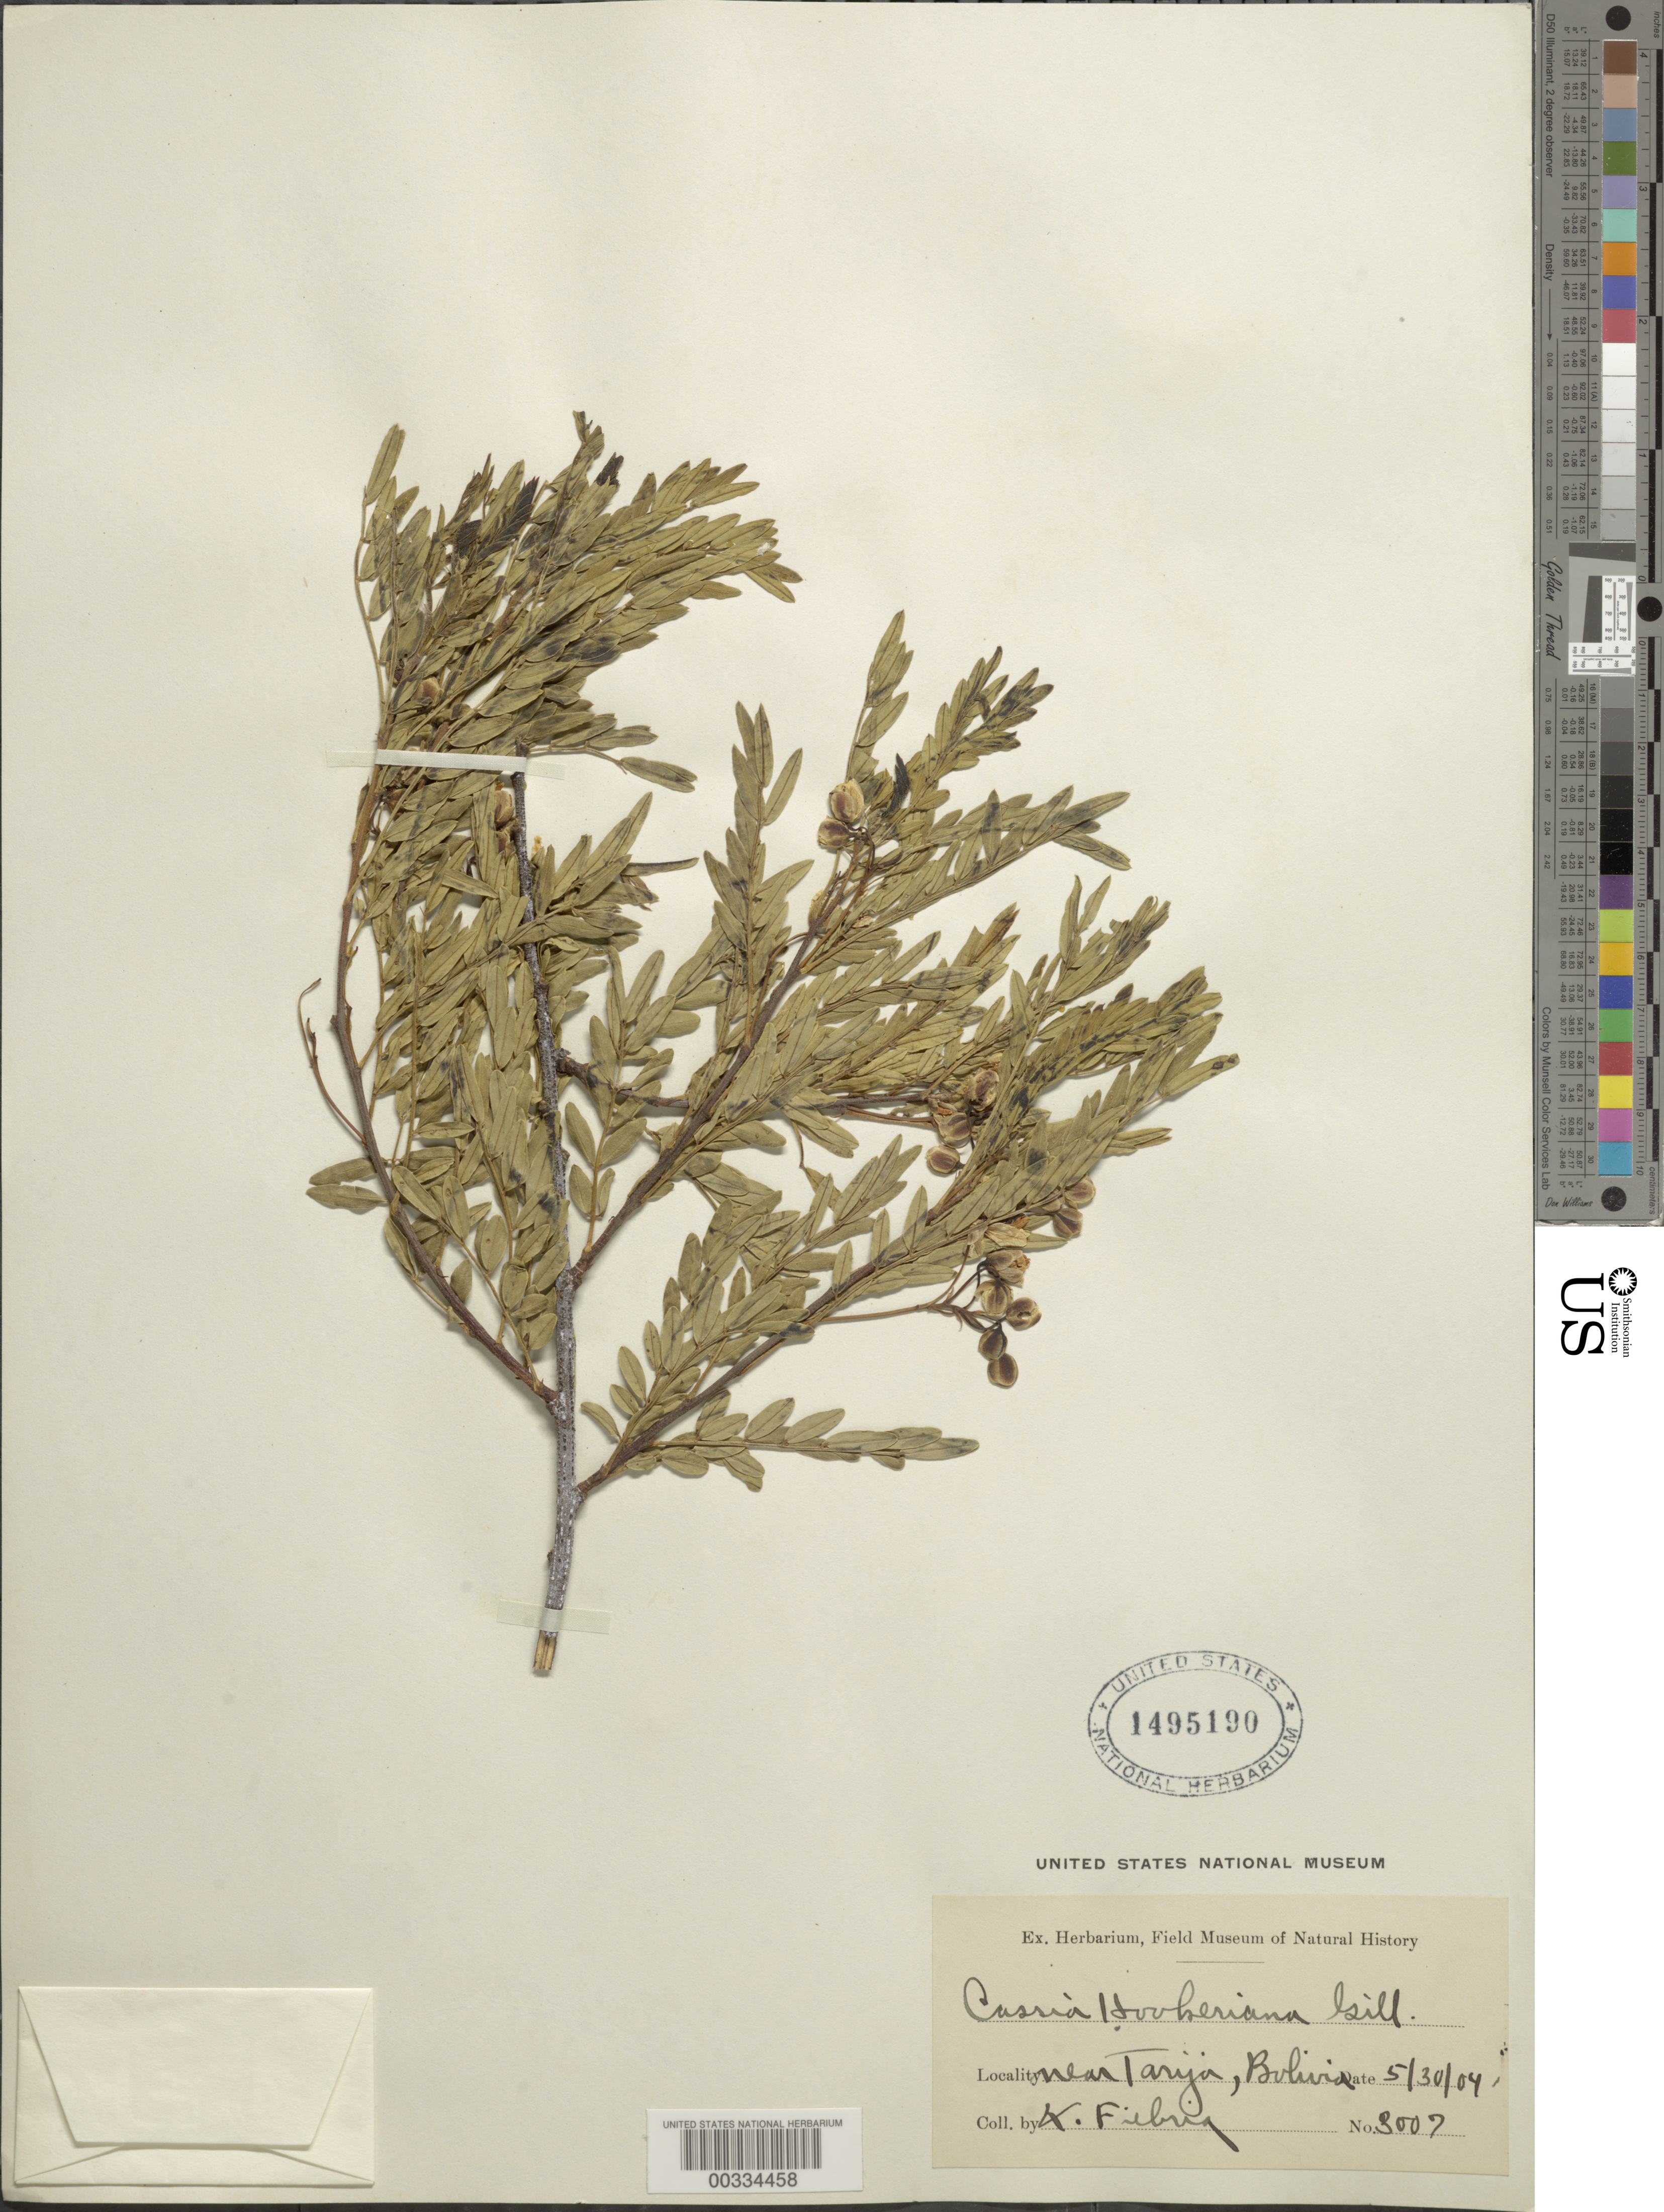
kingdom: Plantae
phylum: Tracheophyta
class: Magnoliopsida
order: Fabales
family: Fabaceae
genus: Senna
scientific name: Senna hookeriana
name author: Vatke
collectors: K. Fiebrig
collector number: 3007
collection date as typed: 30 May 1904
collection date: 1904-05-30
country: Bolivia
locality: Escayache near Tarija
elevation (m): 3600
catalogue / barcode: US 1495190